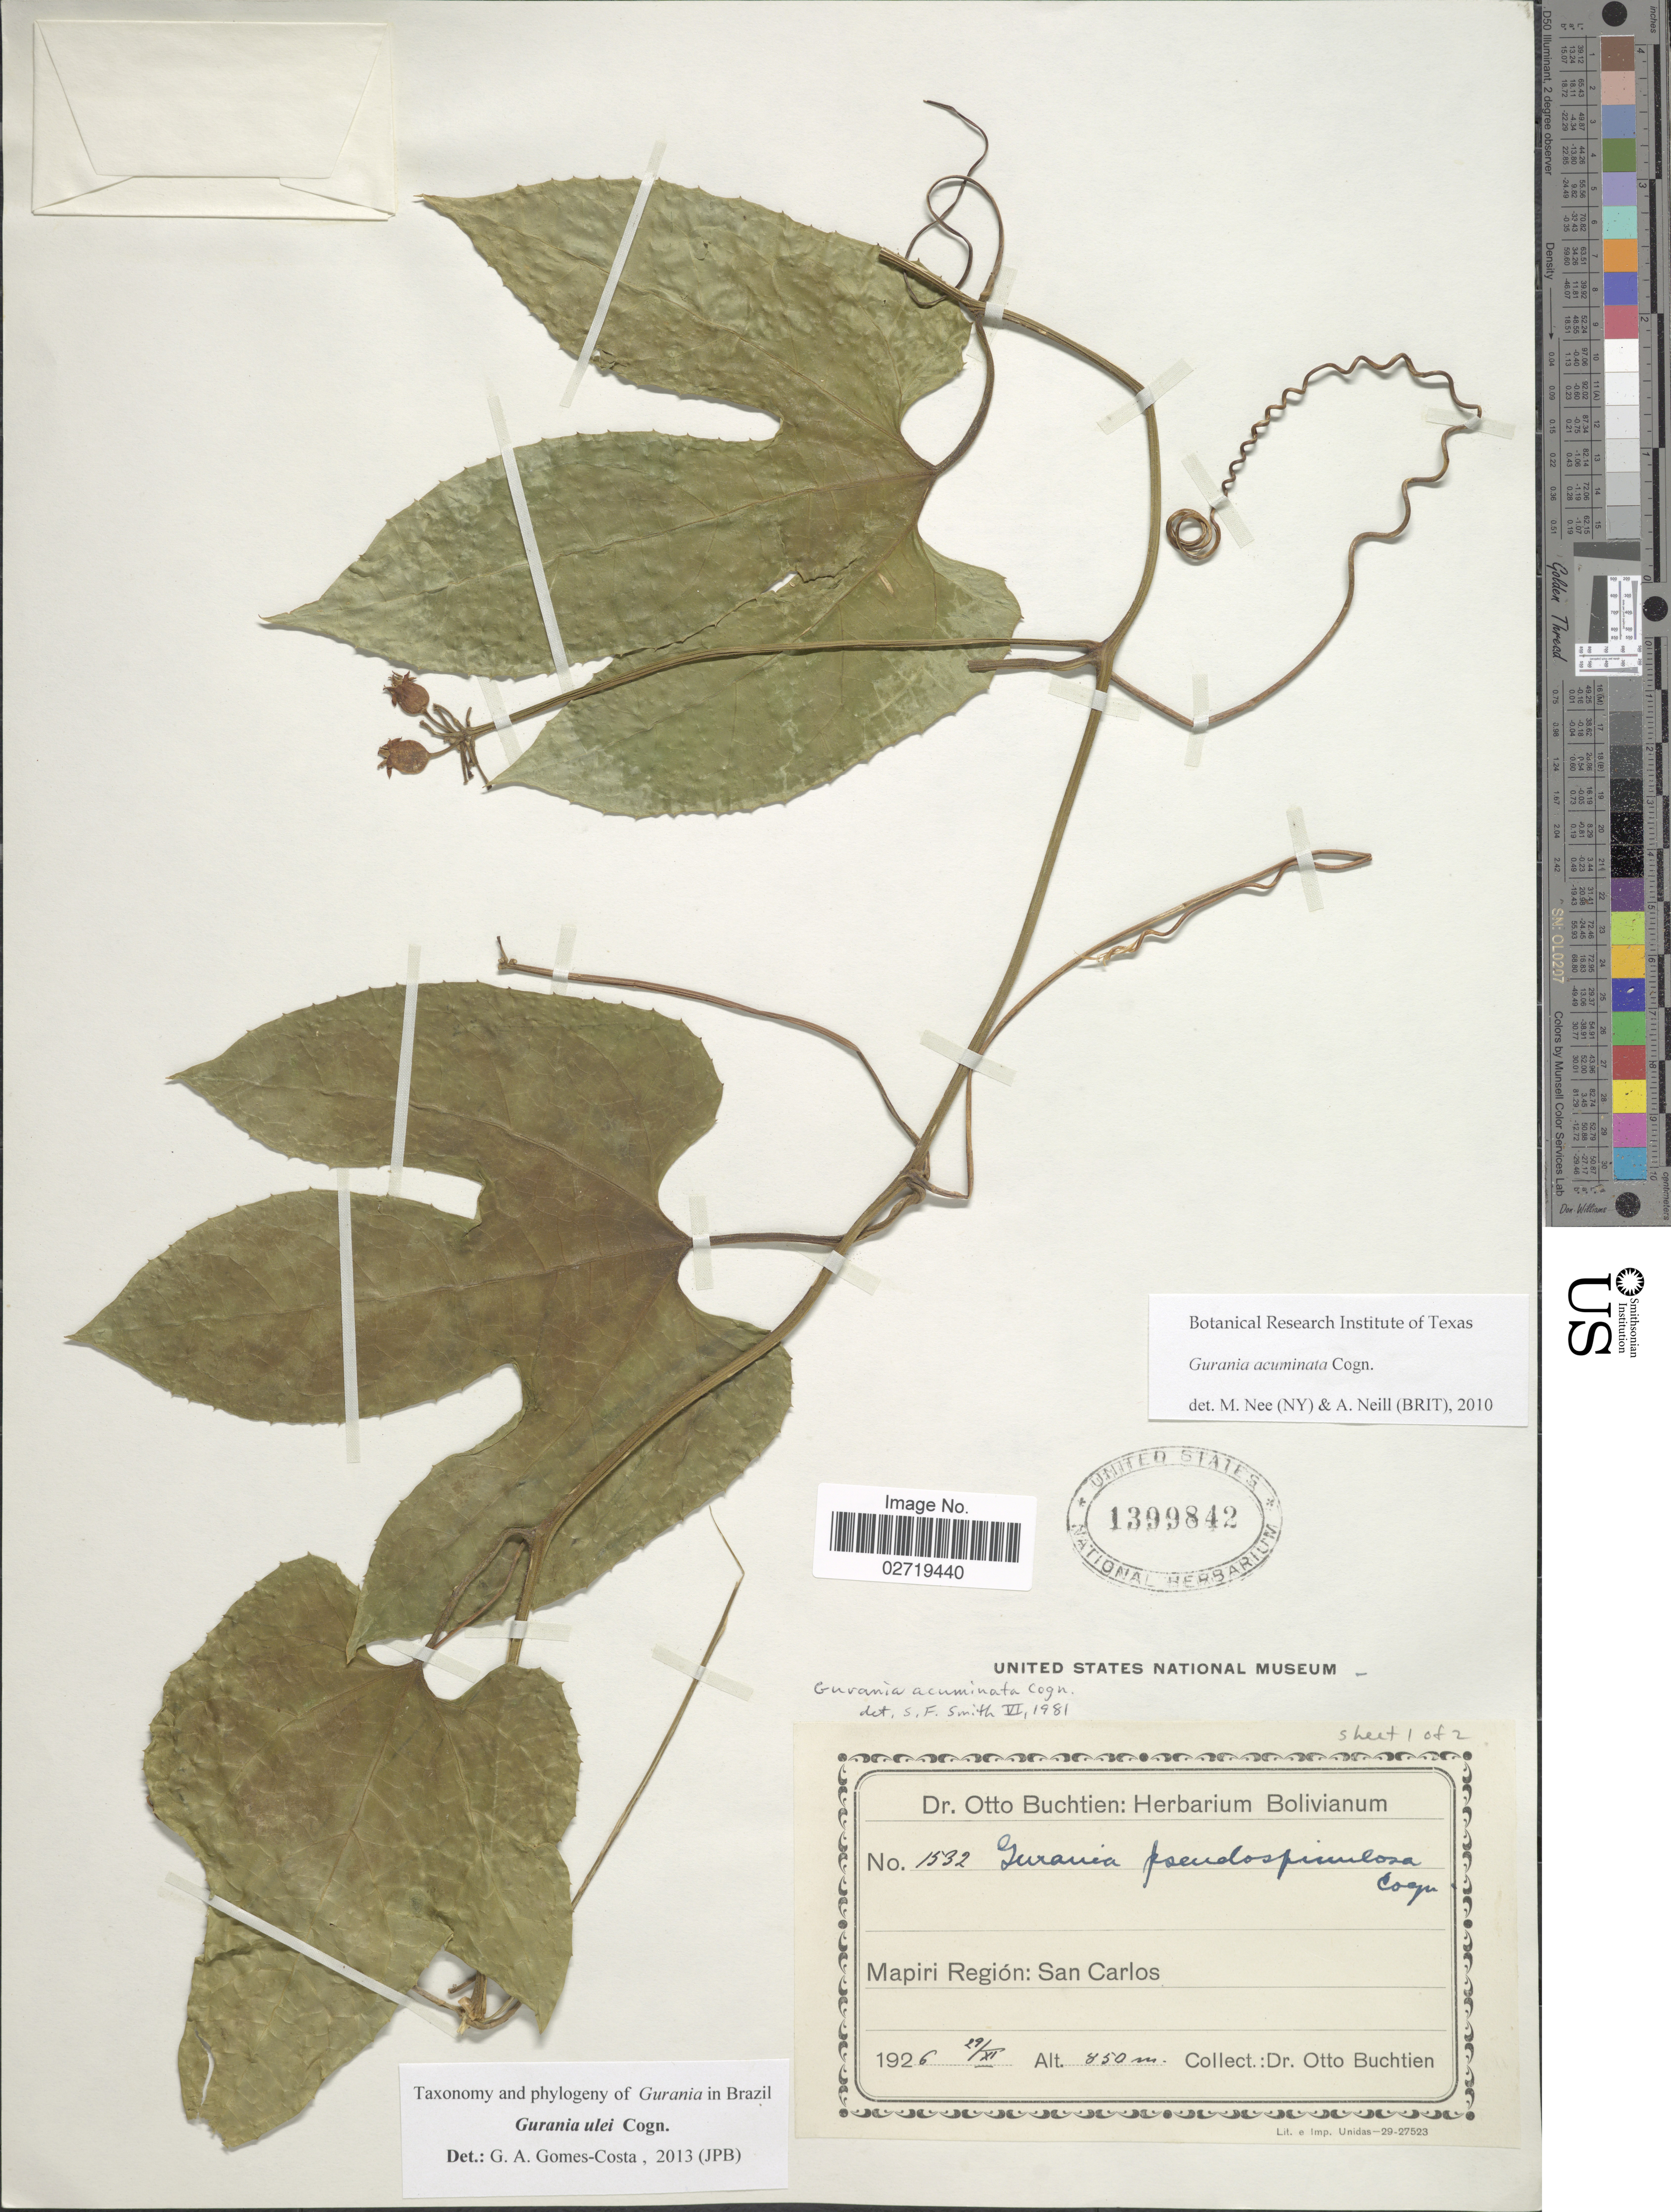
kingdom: Plantae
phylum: Tracheophyta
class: Magnoliopsida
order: Cucurbitales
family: Cucurbitaceae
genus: Gurania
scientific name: Gurania ulei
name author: Cogn. in Engl.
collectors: O. Buchtien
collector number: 1532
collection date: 1926-11-29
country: Bolivia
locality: Mapiri Región: San Carlos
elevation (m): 850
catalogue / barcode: US 1399842